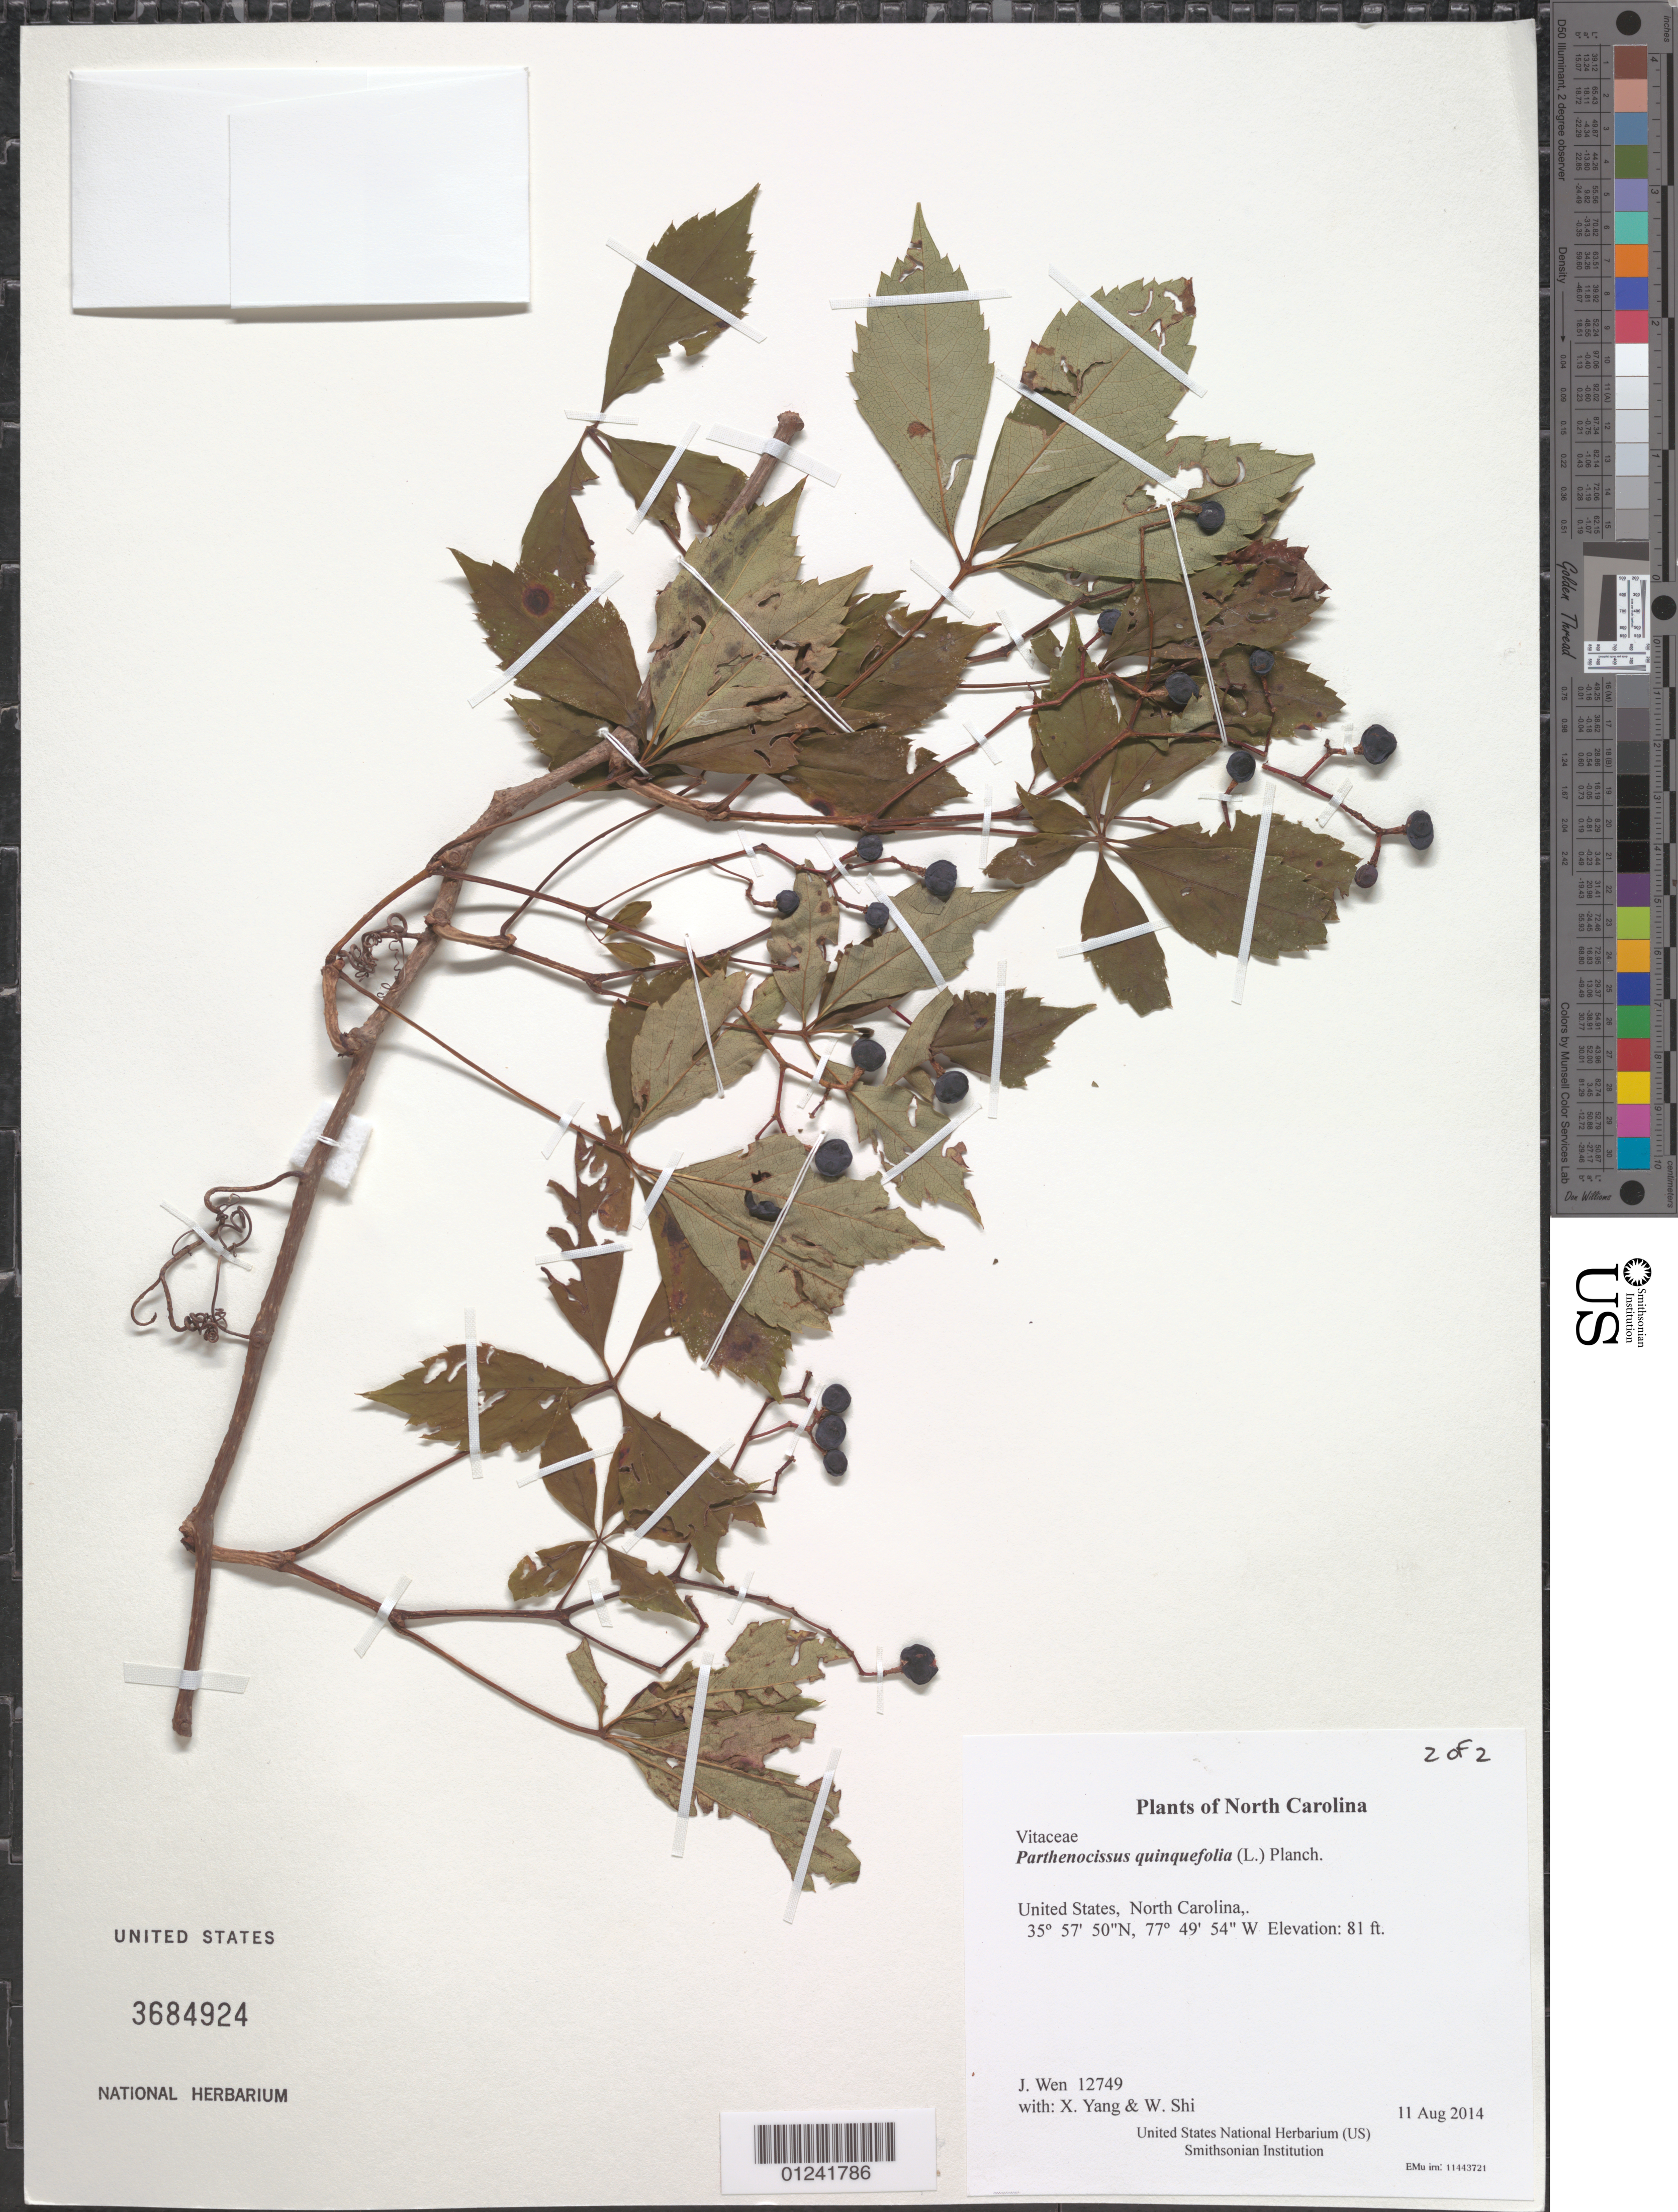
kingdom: Plantae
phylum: Tracheophyta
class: Magnoliopsida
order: Vitales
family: Vitaceae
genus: Parthenocissus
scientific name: Parthenocissus quinquefolia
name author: (L.) Planch.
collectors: J. Wen, X. Yang & W. Shi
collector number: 12749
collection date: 2014-08-11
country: United States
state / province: North Carolina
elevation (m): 25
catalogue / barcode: US 3684924